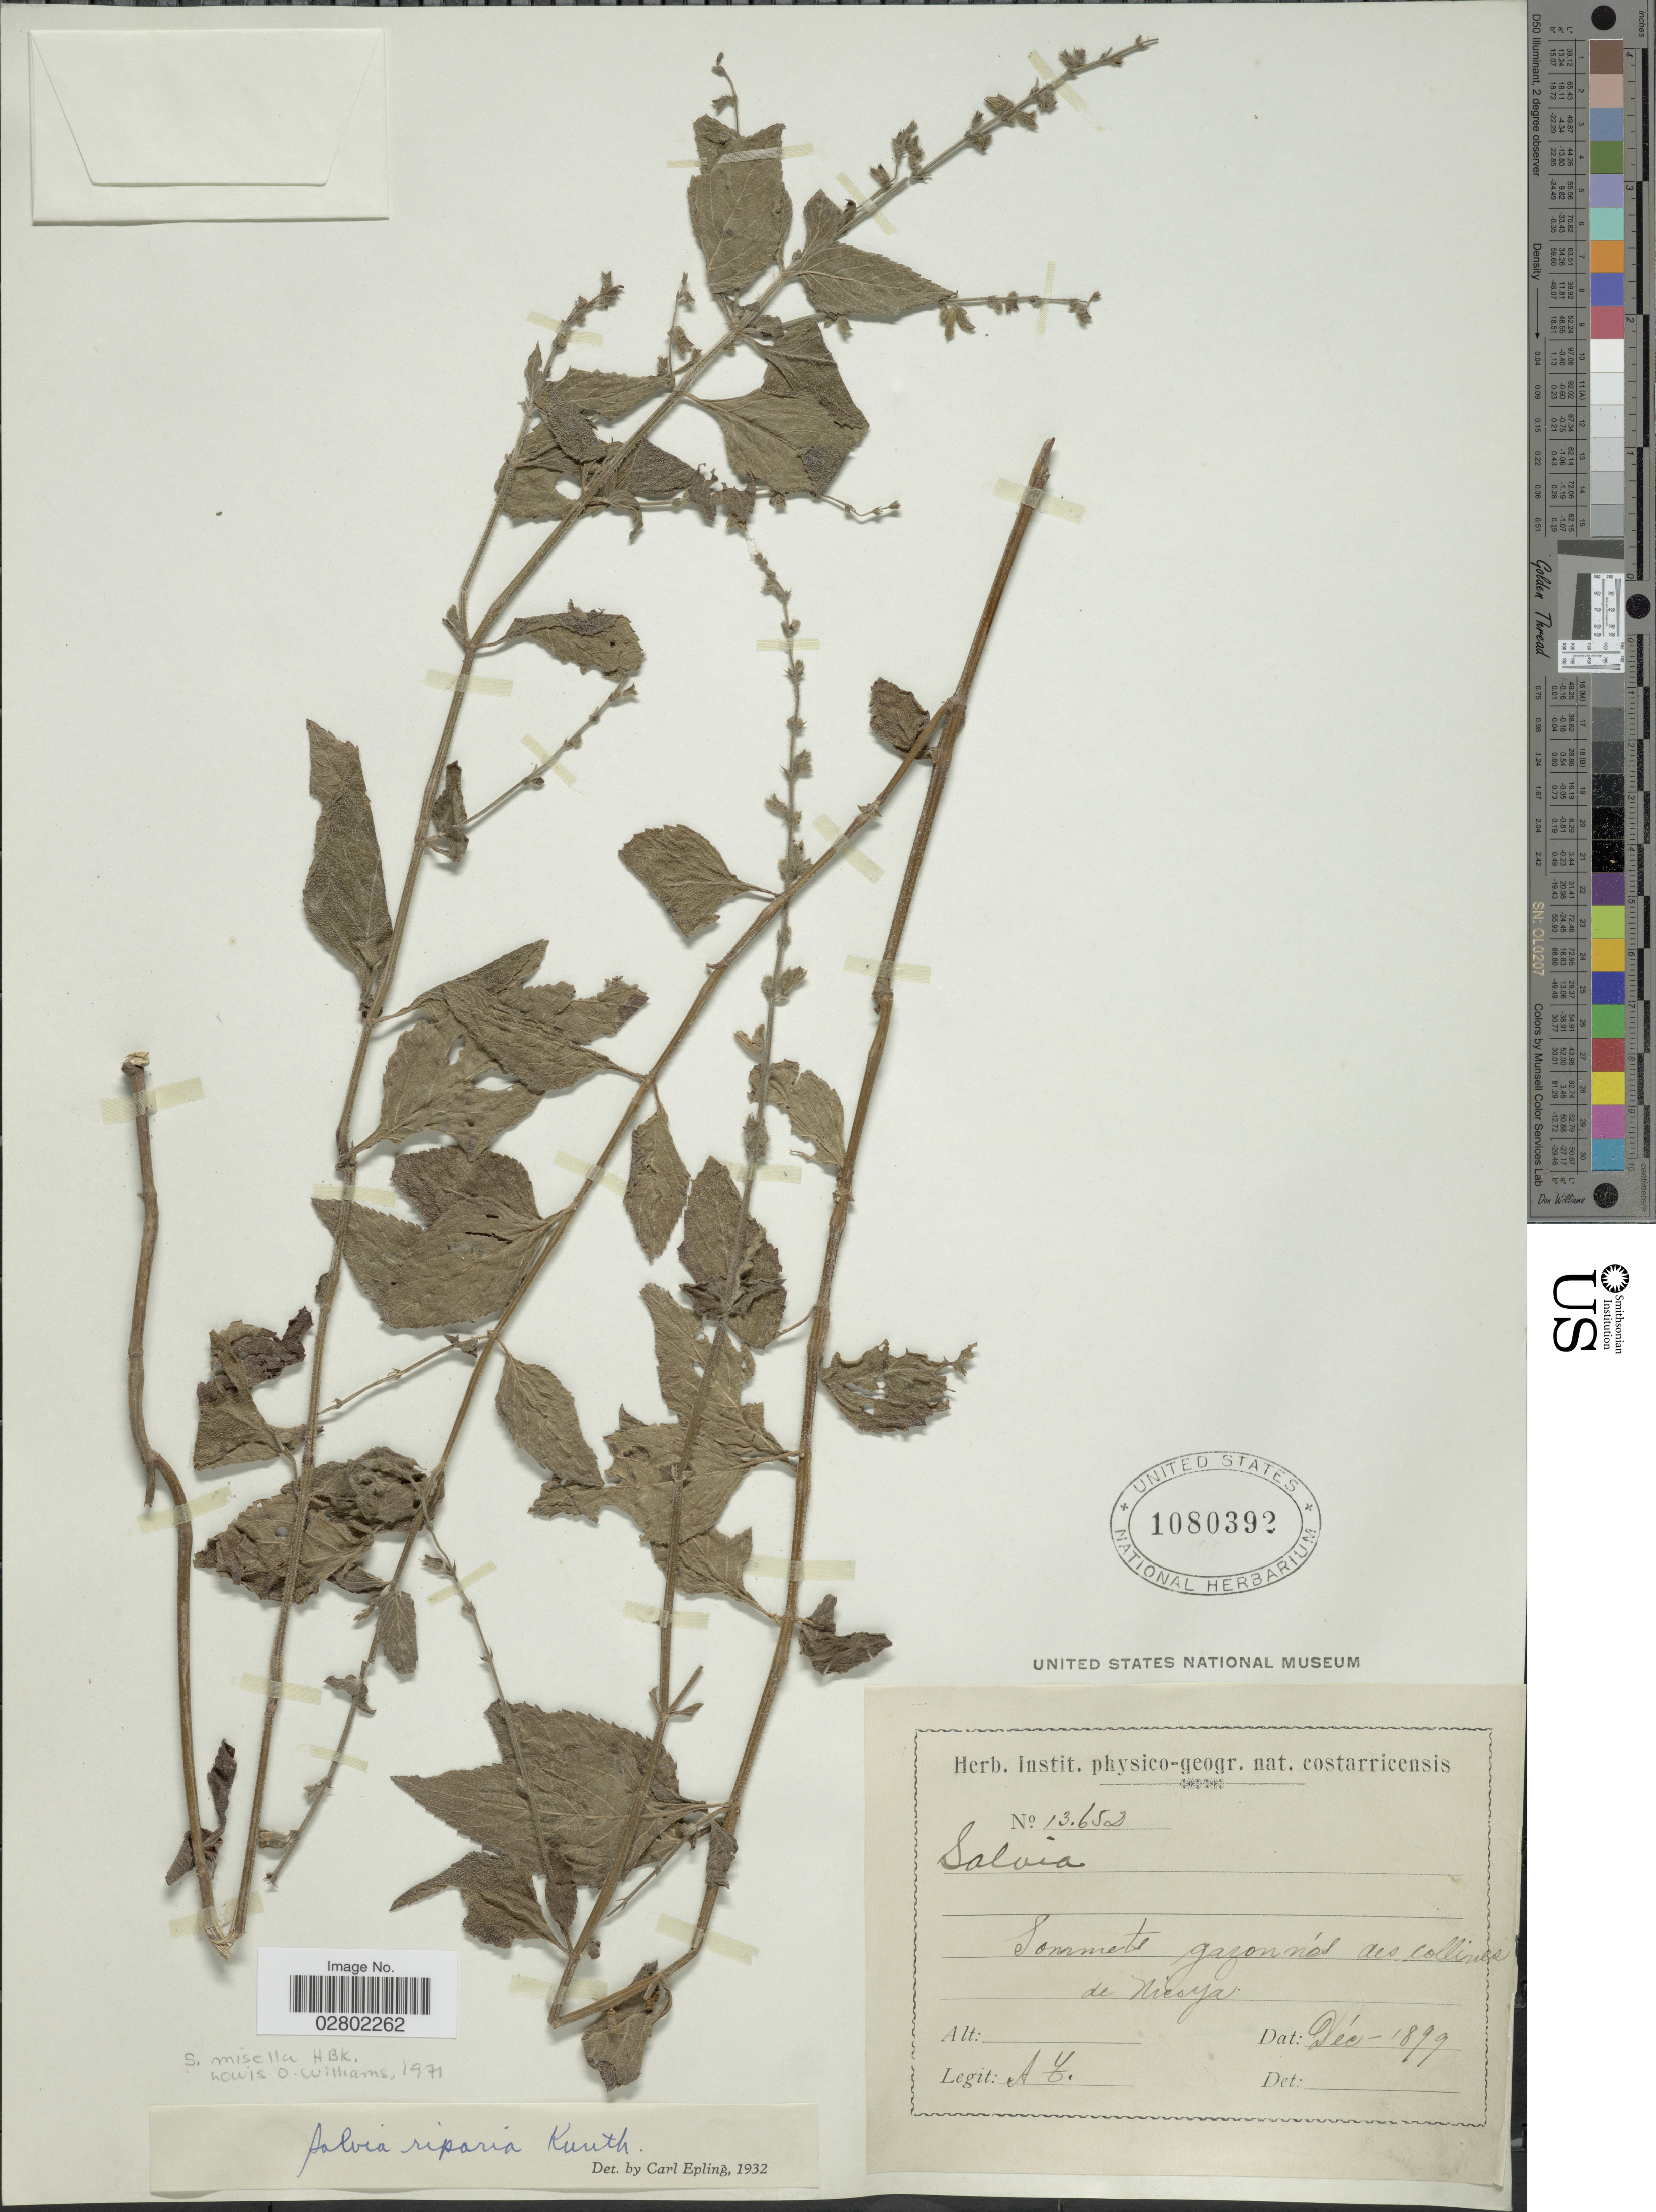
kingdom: Plantae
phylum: Tracheophyta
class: Magnoliopsida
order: Lamiales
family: Lamiaceae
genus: Salvia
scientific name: Salvia misella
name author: Kunth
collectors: A. T.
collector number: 13652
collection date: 1899-12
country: Costa Rica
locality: Sommets gazonnés des collines de Nicoya.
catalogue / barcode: US 1080392